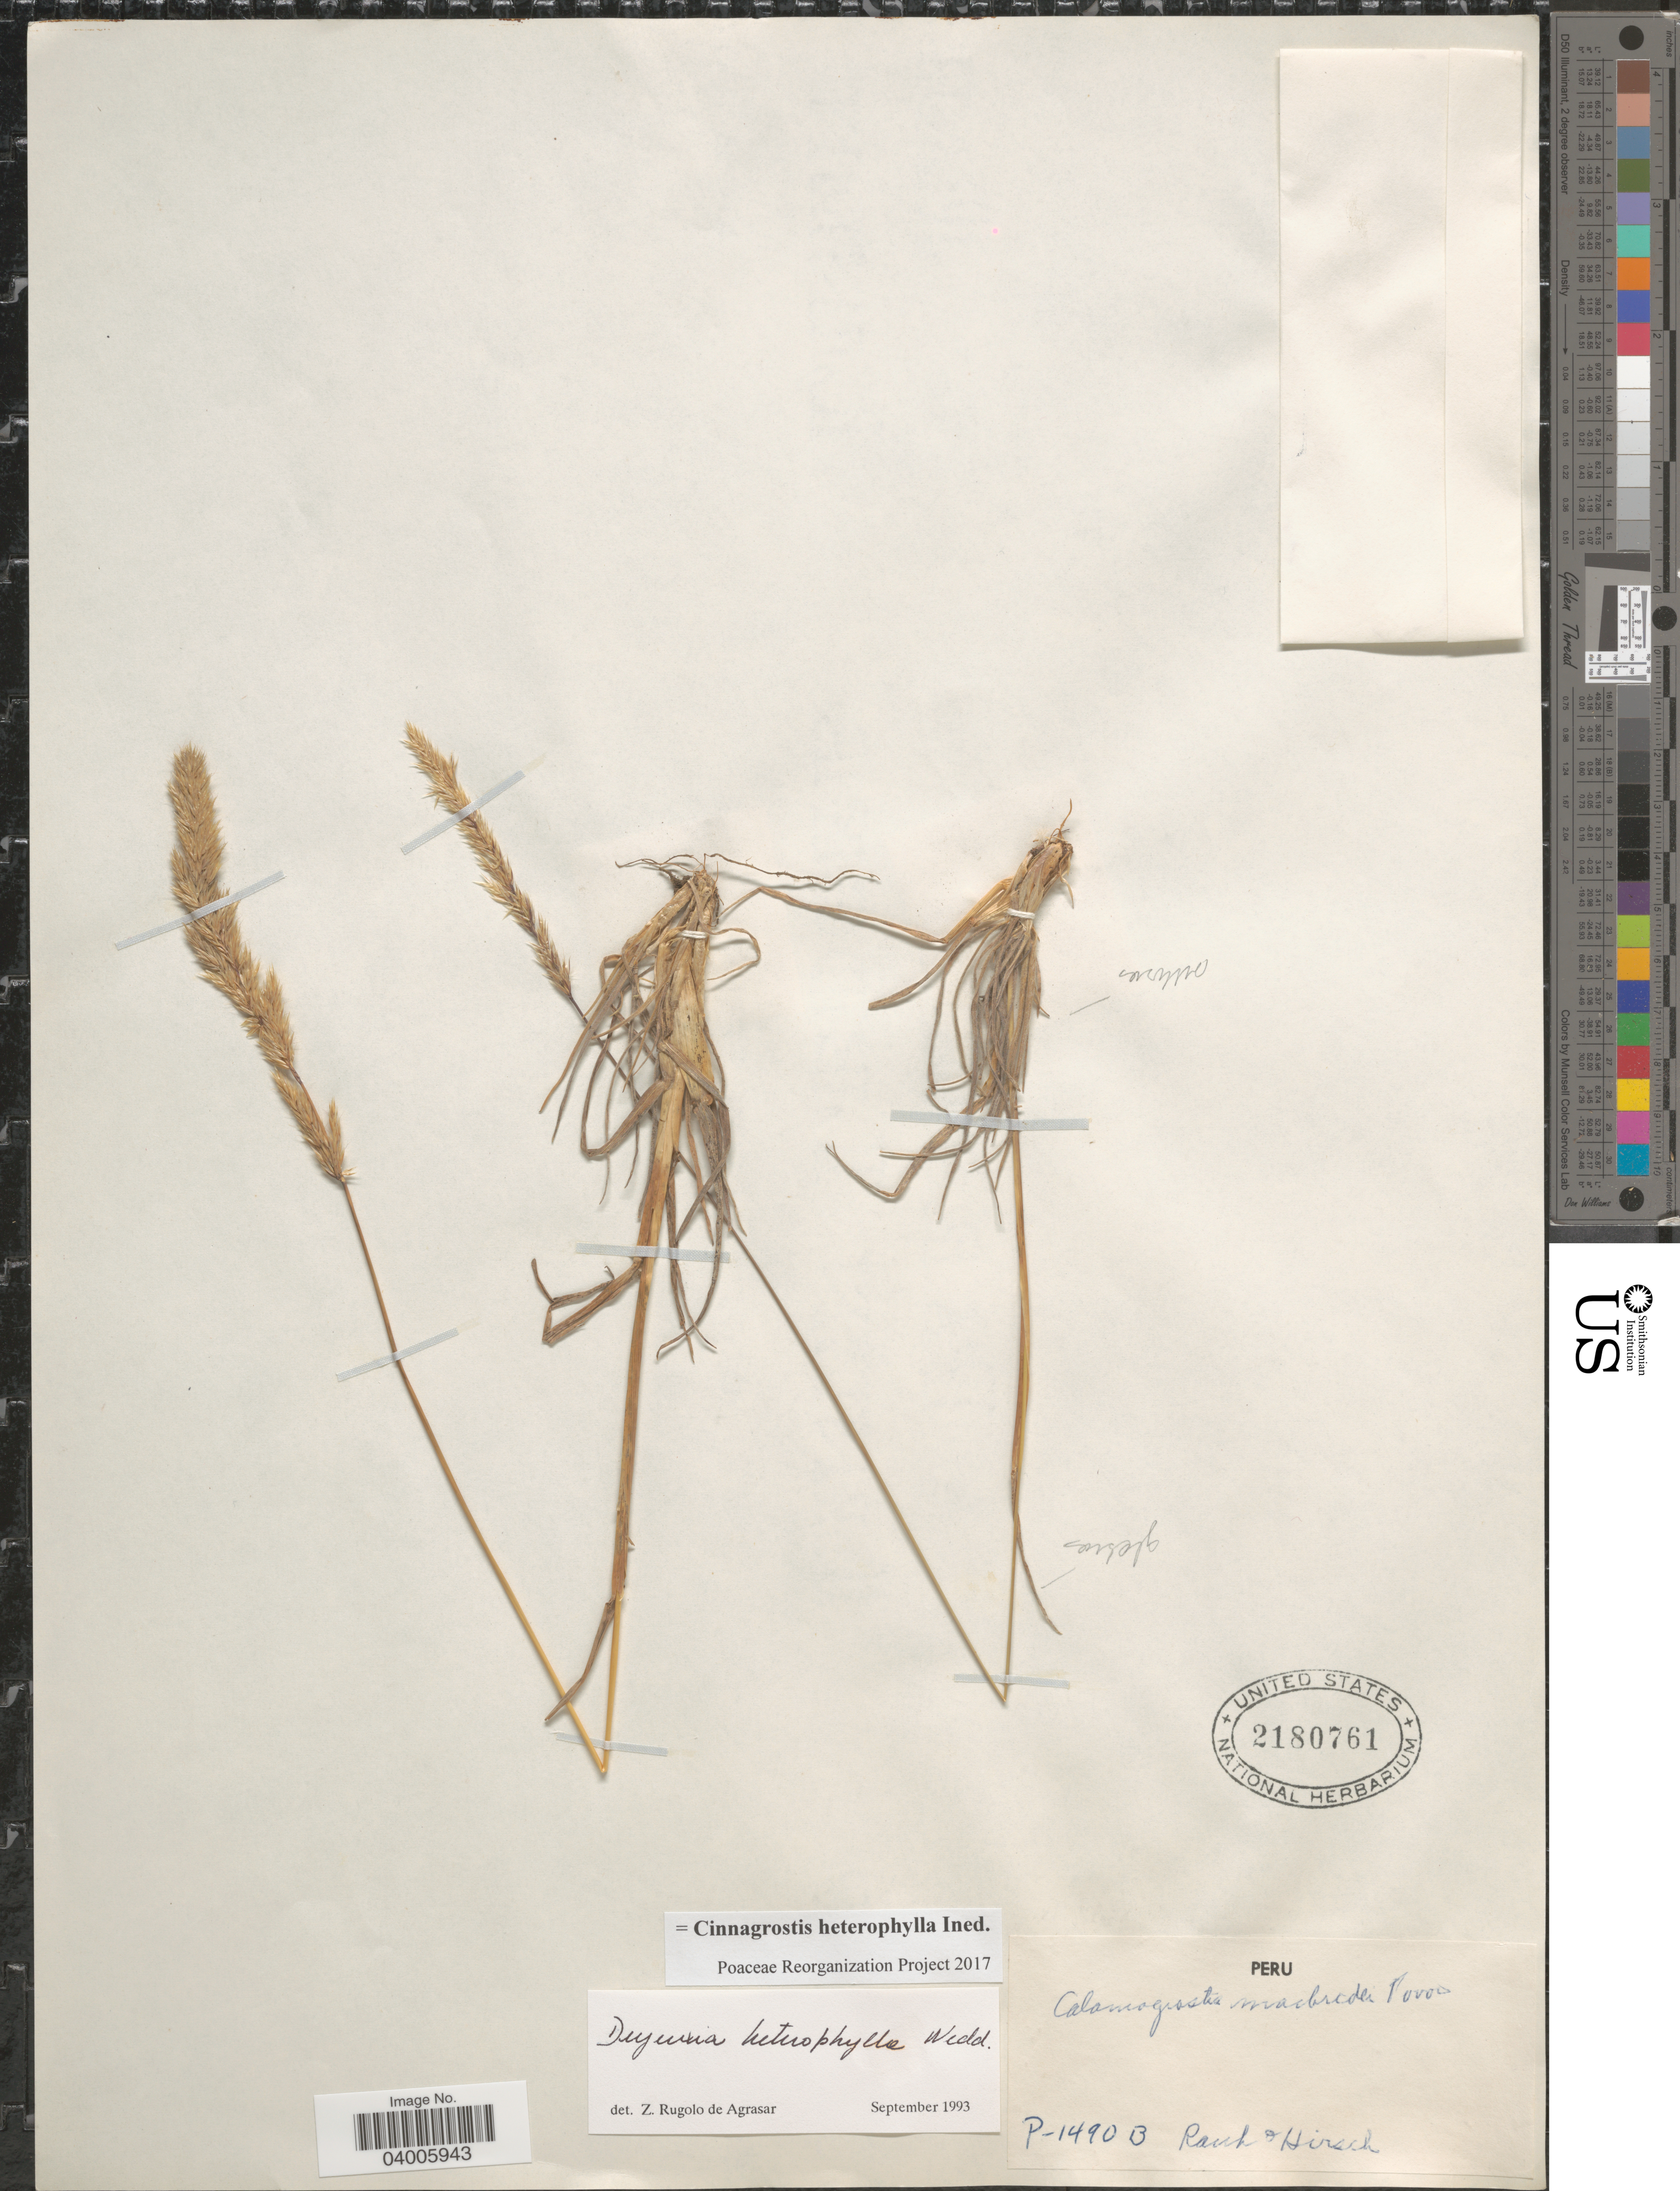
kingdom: Plantae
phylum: Tracheophyta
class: Liliopsida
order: Poales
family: Poaceae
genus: Cinnagrostis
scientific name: Cinnagrostis heterophylla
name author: (Wedd.) P.M. Peterson et al.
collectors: W. Rauh & G. Hirsch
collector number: P-1490 B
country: Peru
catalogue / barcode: US 2180761